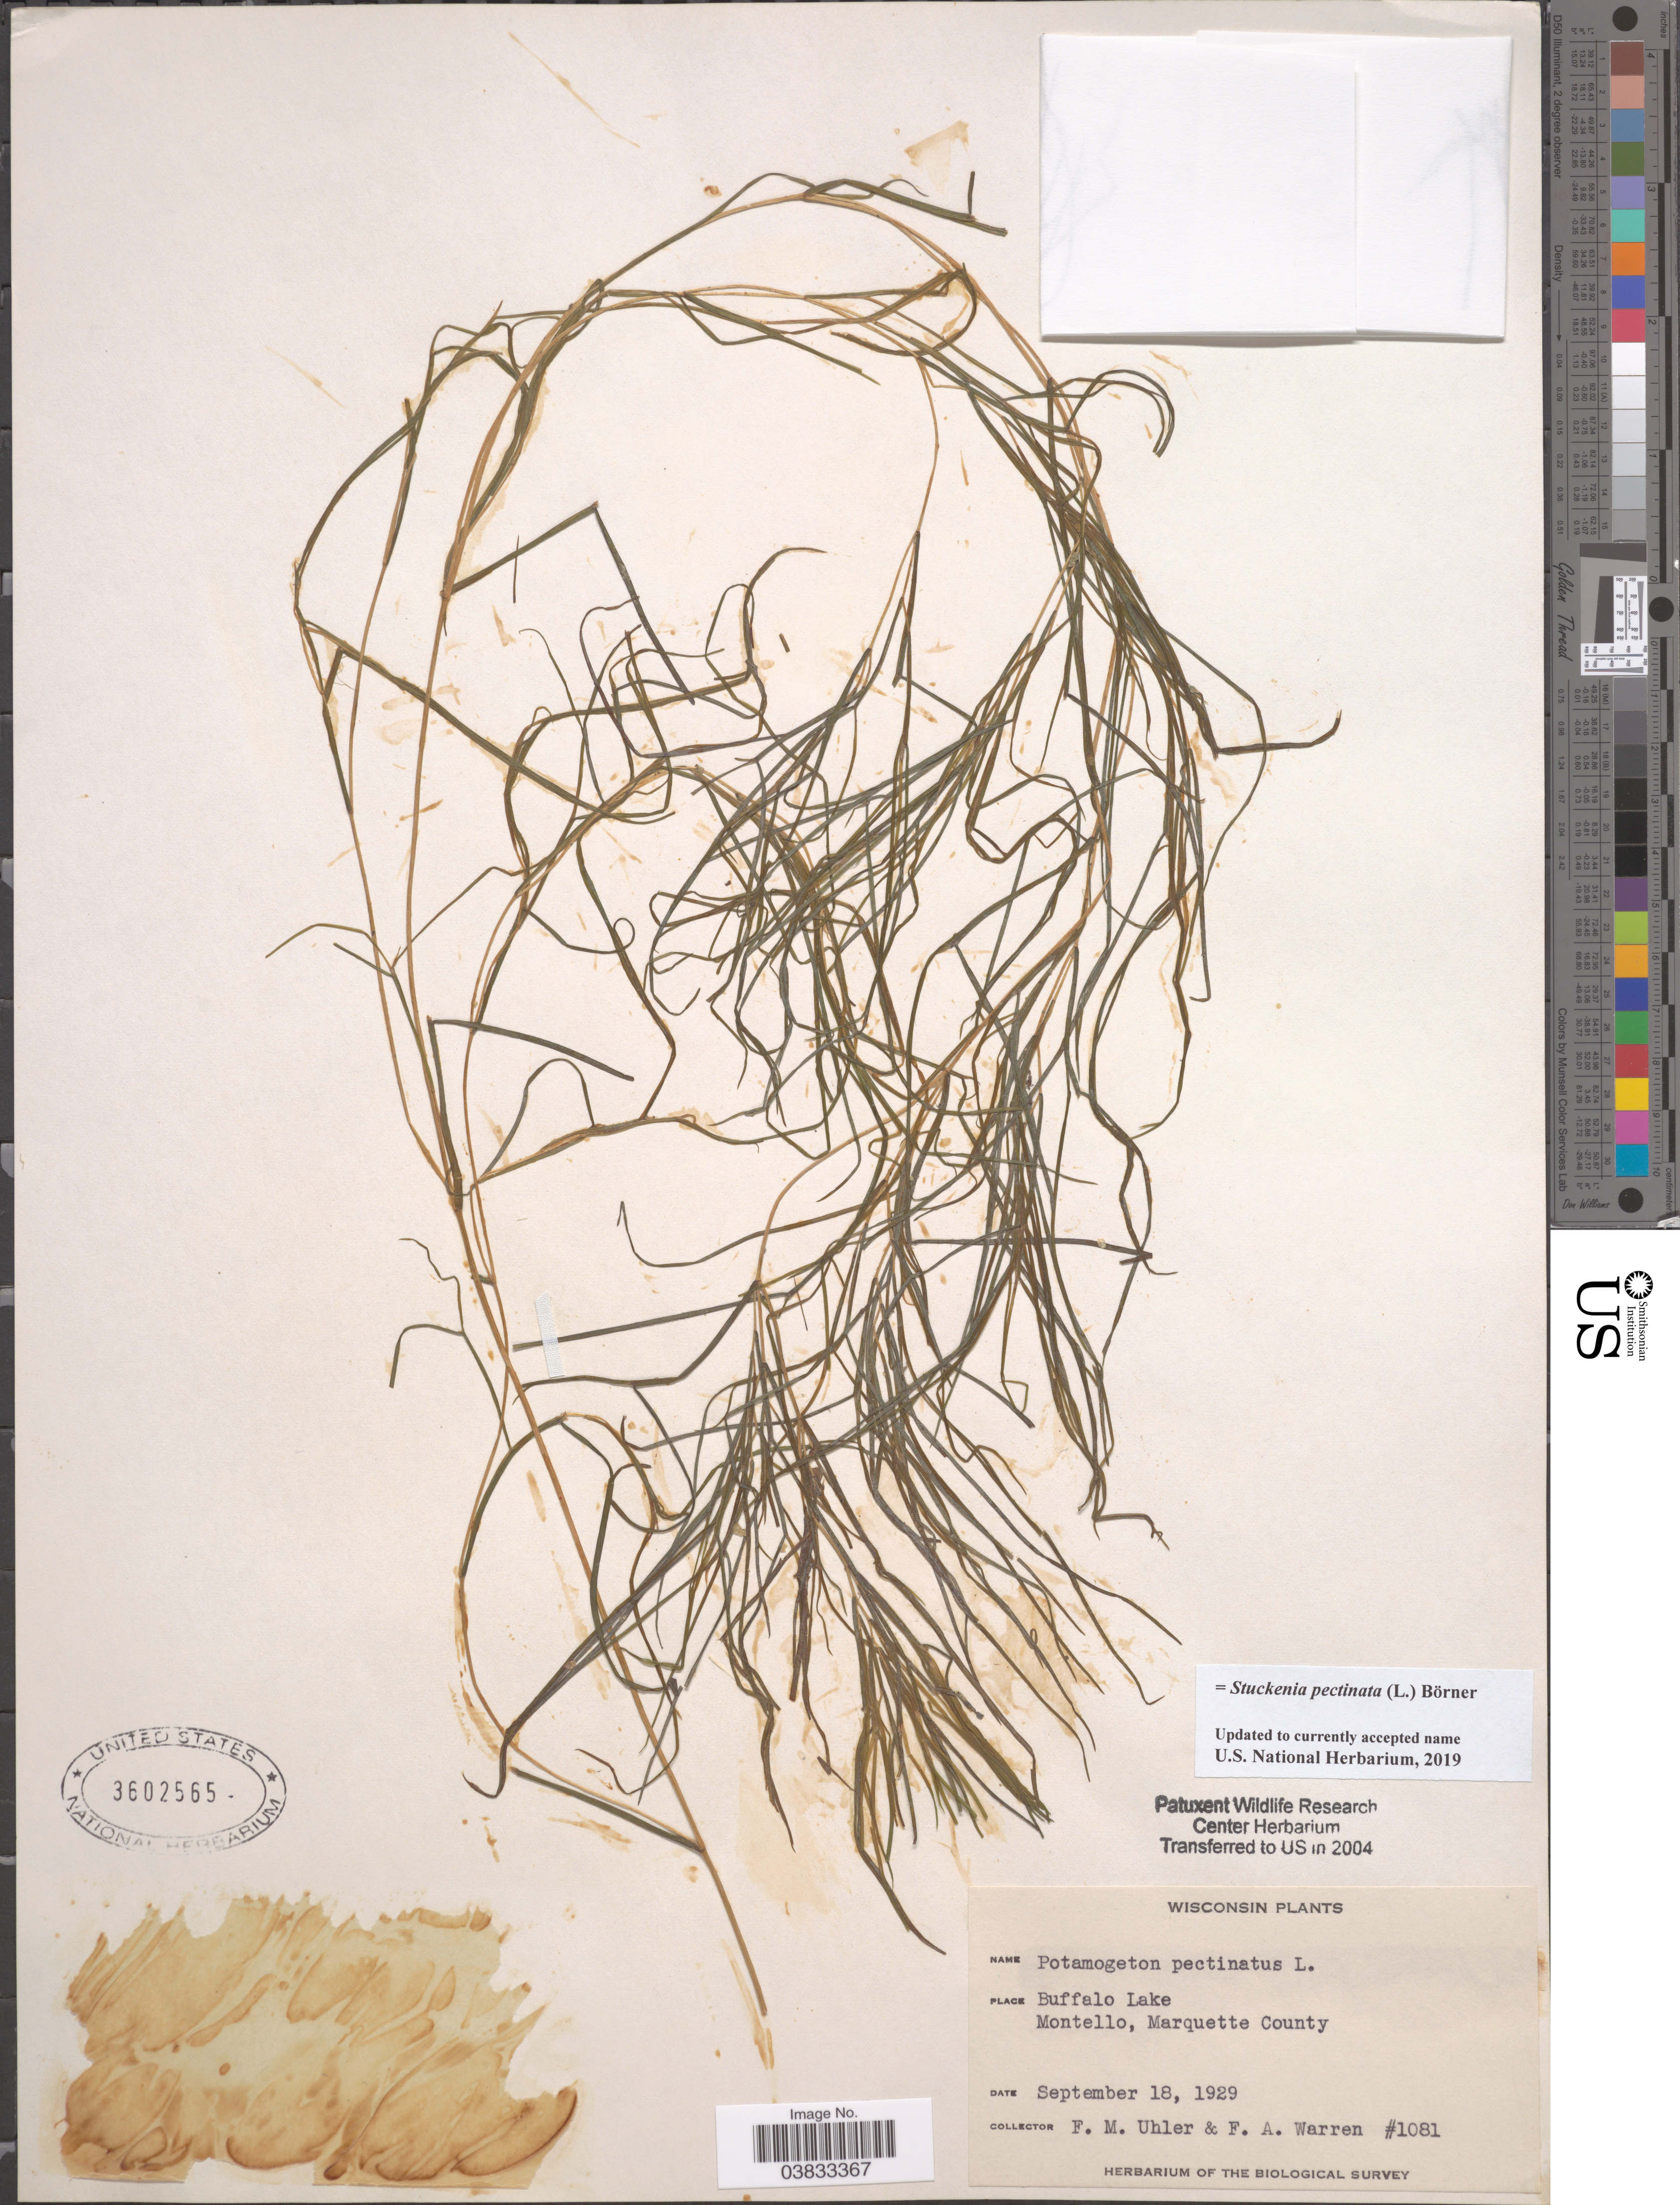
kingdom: Plantae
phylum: Tracheophyta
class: Liliopsida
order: Alismatales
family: Potamogetonaceae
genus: Stuckenia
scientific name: Stuckenia pectinata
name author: (L.) Börner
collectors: F. M. Uhler & F. Warren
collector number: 1081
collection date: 1929-09-18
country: United States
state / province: Wisconsin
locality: Buffalo Lake. Montello, Marquette County.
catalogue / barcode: US 3602565